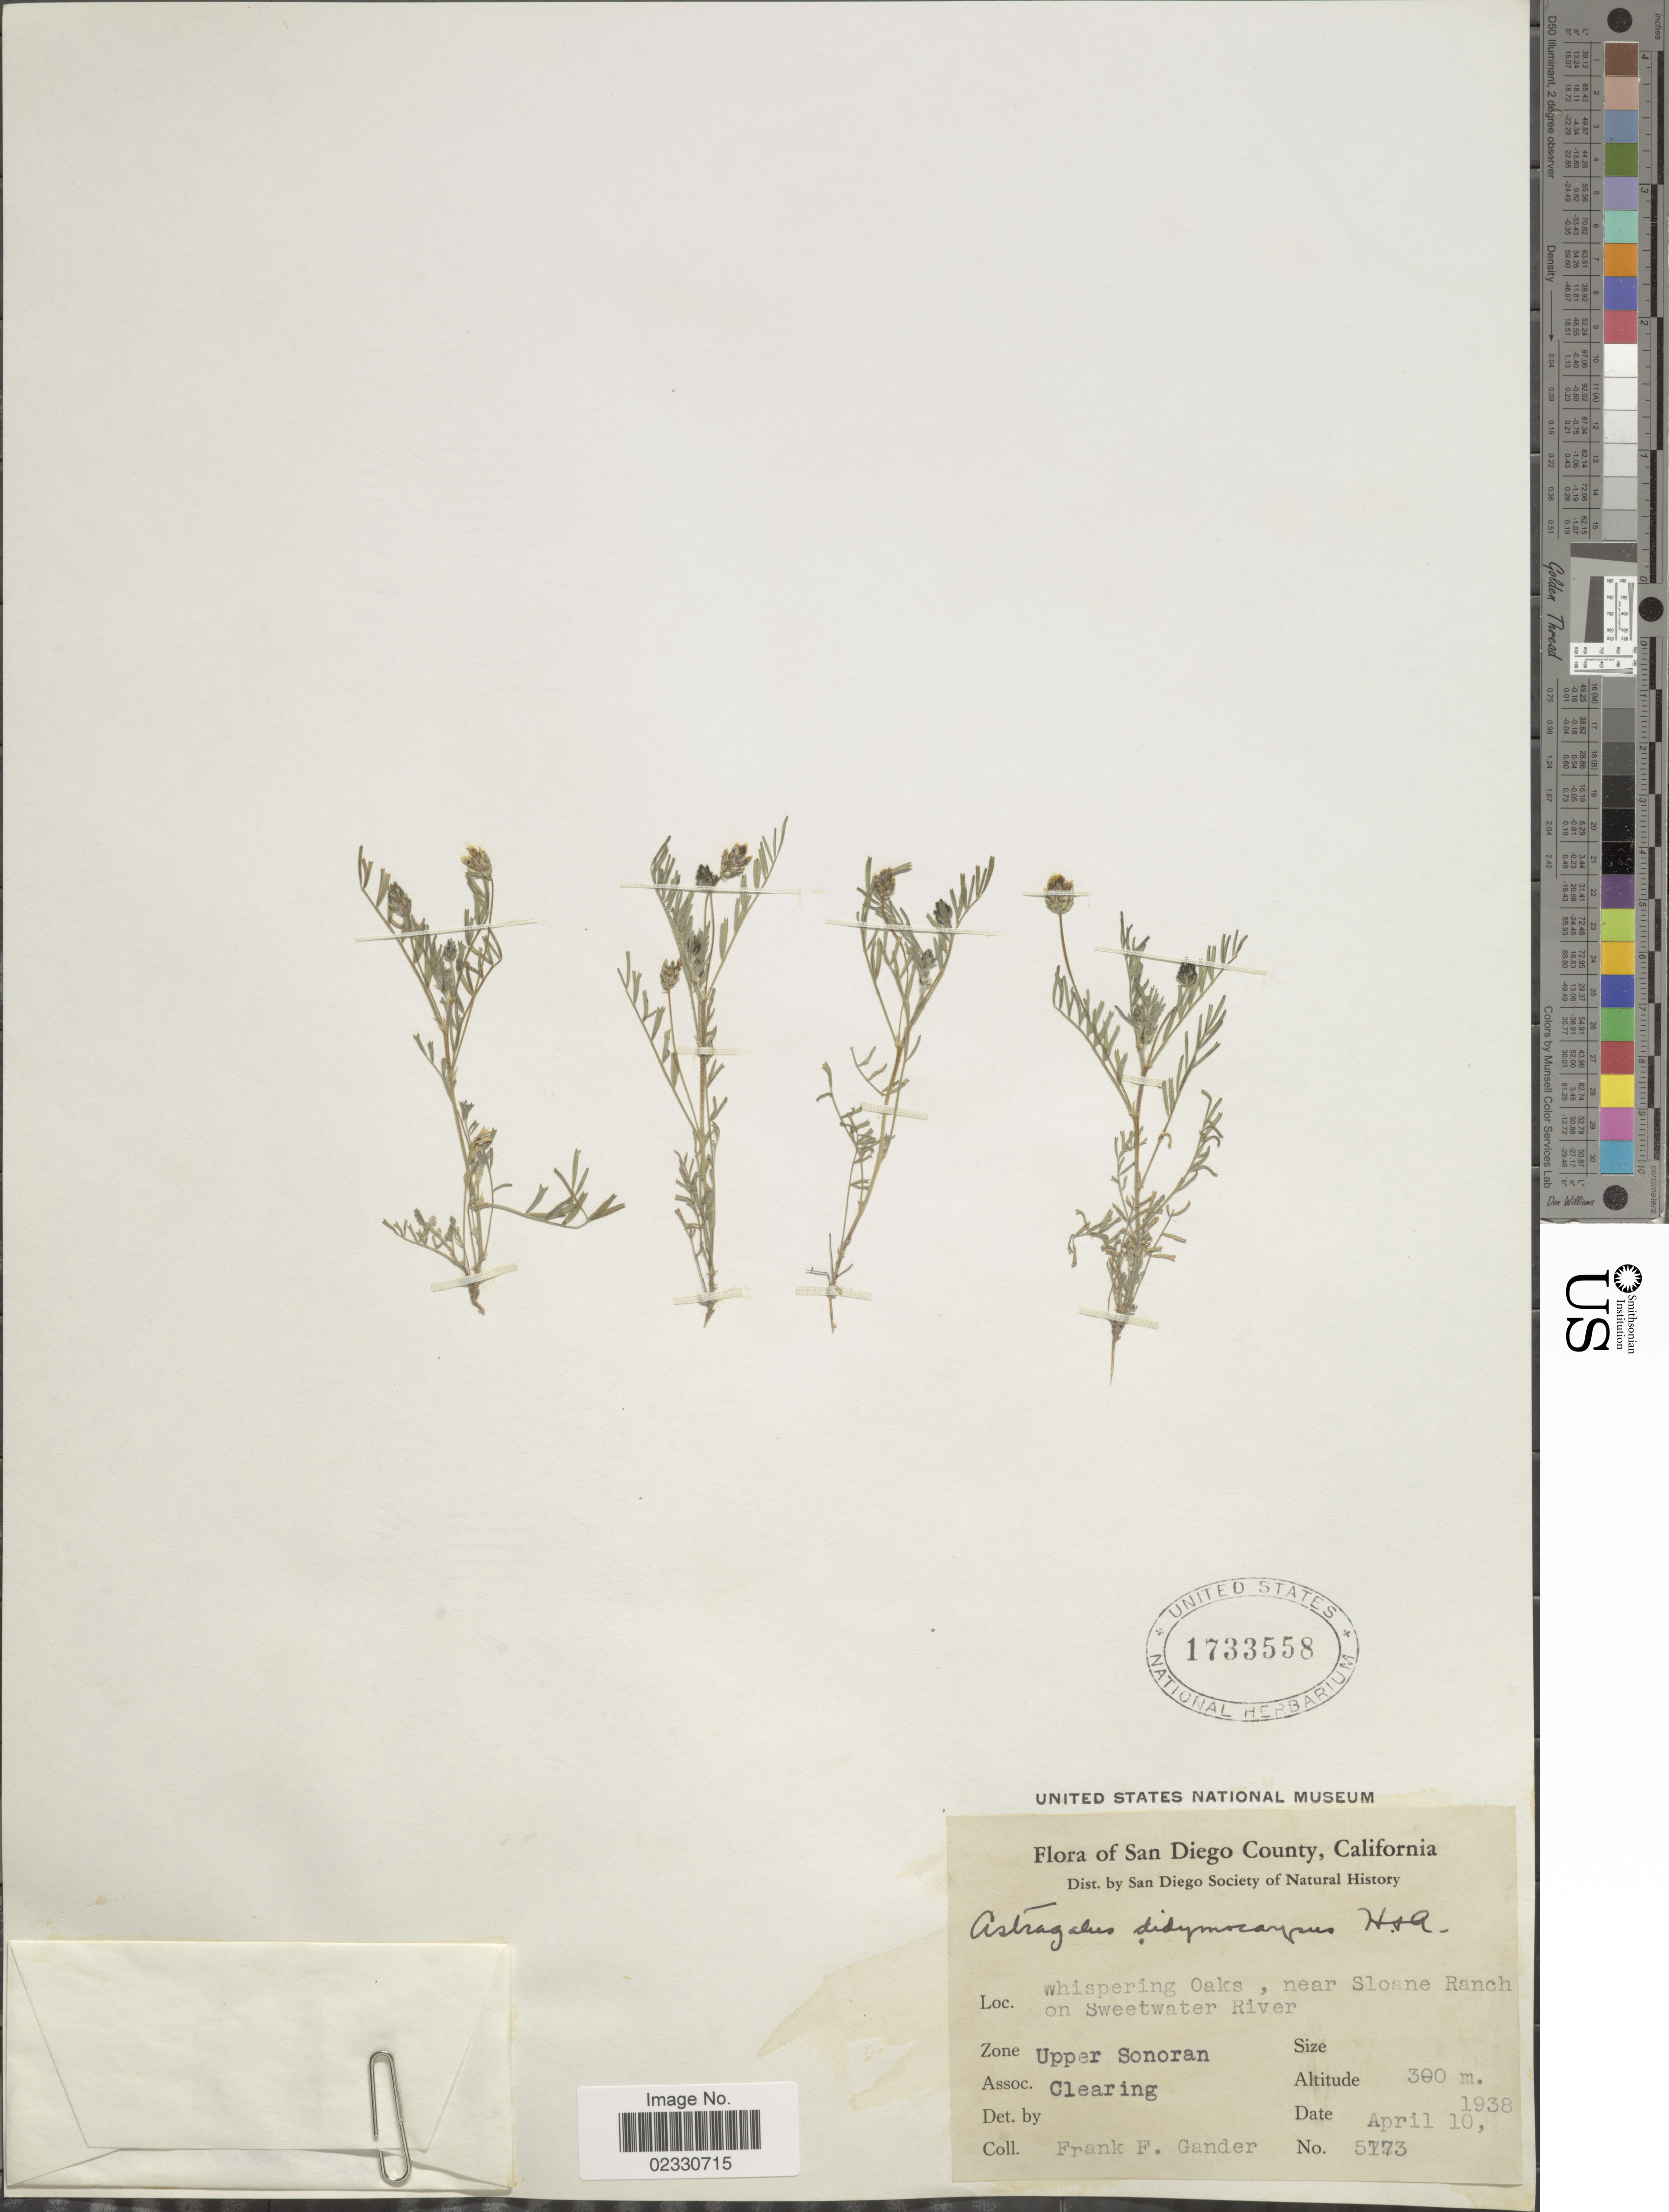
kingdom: Plantae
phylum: Tracheophyta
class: Magnoliopsida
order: Fabales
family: Fabaceae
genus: Astragalus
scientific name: Astragalus didymocarpus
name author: Hook. & Arn.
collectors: F. Gander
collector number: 5173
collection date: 1938-04-10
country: United States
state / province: California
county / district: San Diego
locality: San Diego County, Whispering Oaks, near Sloane Ranch on Sweetwater River, Upper Sonoran.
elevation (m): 300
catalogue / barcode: US 1733558